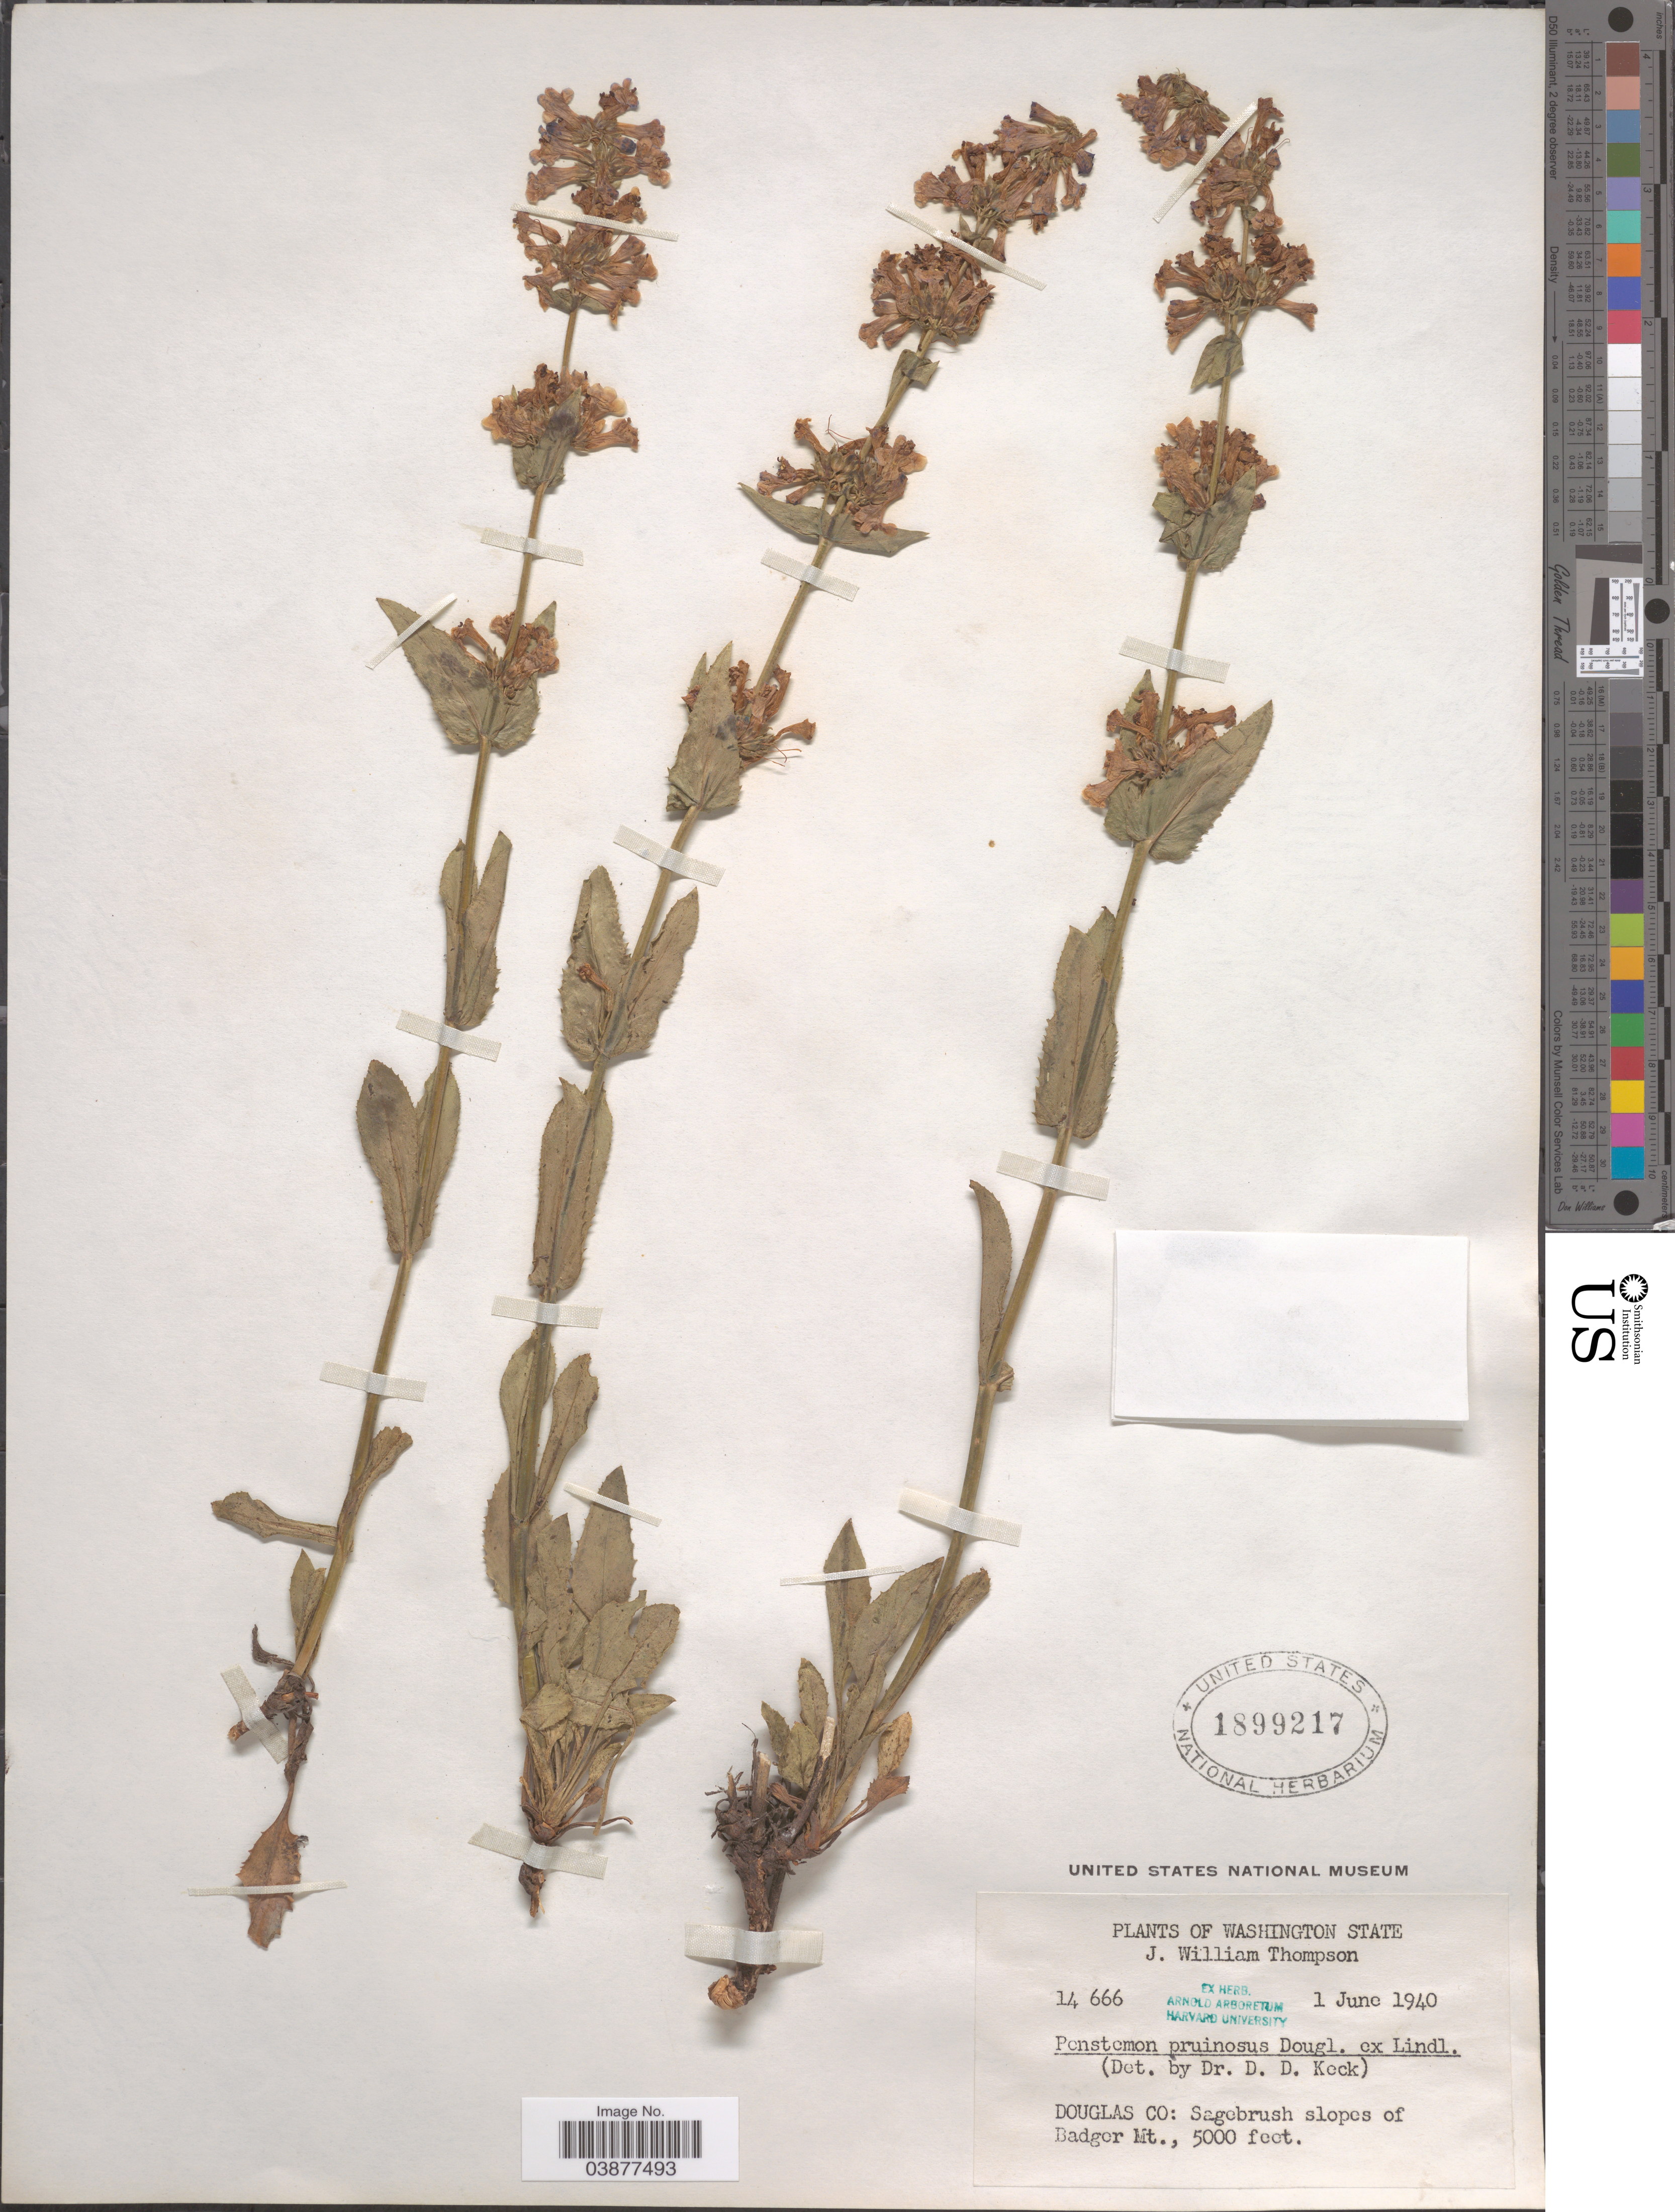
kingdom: Plantae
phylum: Tracheophyta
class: Magnoliopsida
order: Lamiales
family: Plantaginaceae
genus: Penstemon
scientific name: Penstemon pruinosus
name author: Douglas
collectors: J. W. Thompson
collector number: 14666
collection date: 1940-06-01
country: United States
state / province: Washington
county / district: Douglas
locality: Douglas Co: Sagebrush slopes of Badger Mt.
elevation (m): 1524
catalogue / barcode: US 1899217